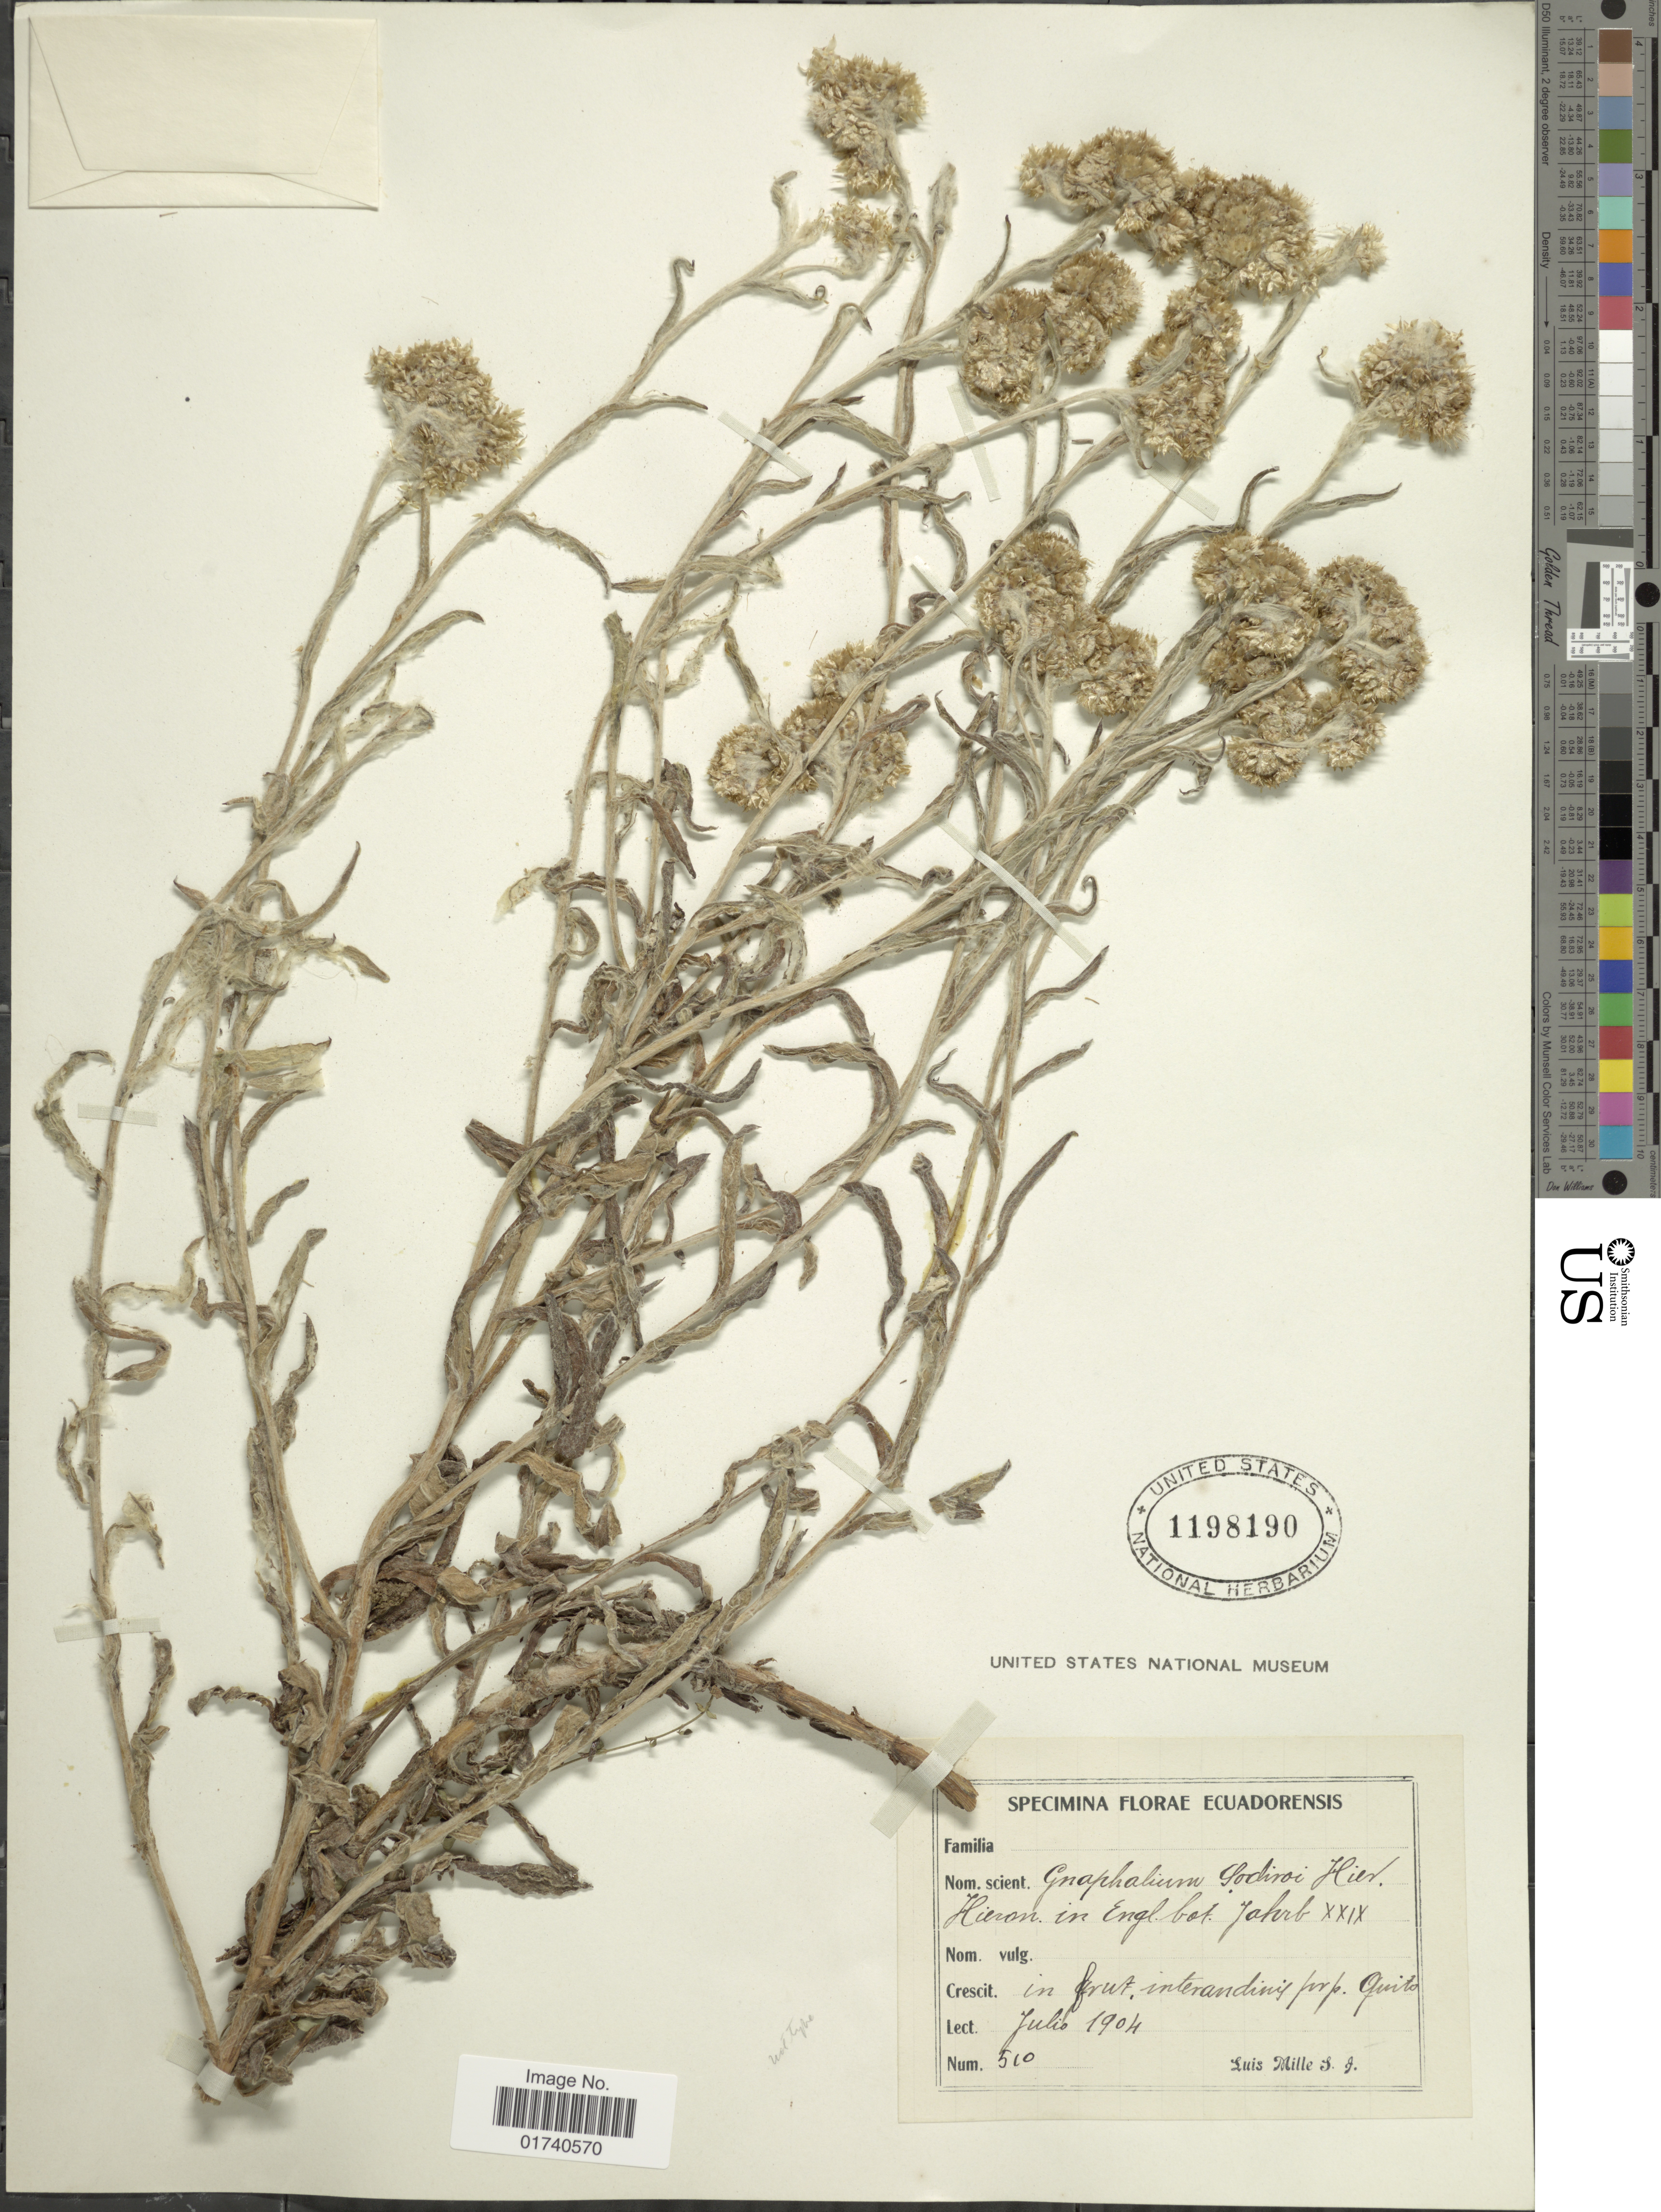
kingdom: Plantae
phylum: Tracheophyta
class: Magnoliopsida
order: Asterales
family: Asteraceae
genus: Pseudognaphalium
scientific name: Pseudognaphalium dombeyanum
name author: (DC.) Anderb.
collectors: L. Mille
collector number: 510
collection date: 1904-07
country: Ecuador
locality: Ecuadorensis. Crescit. in frut. interandinis perp. Quito.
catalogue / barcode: US 1198190